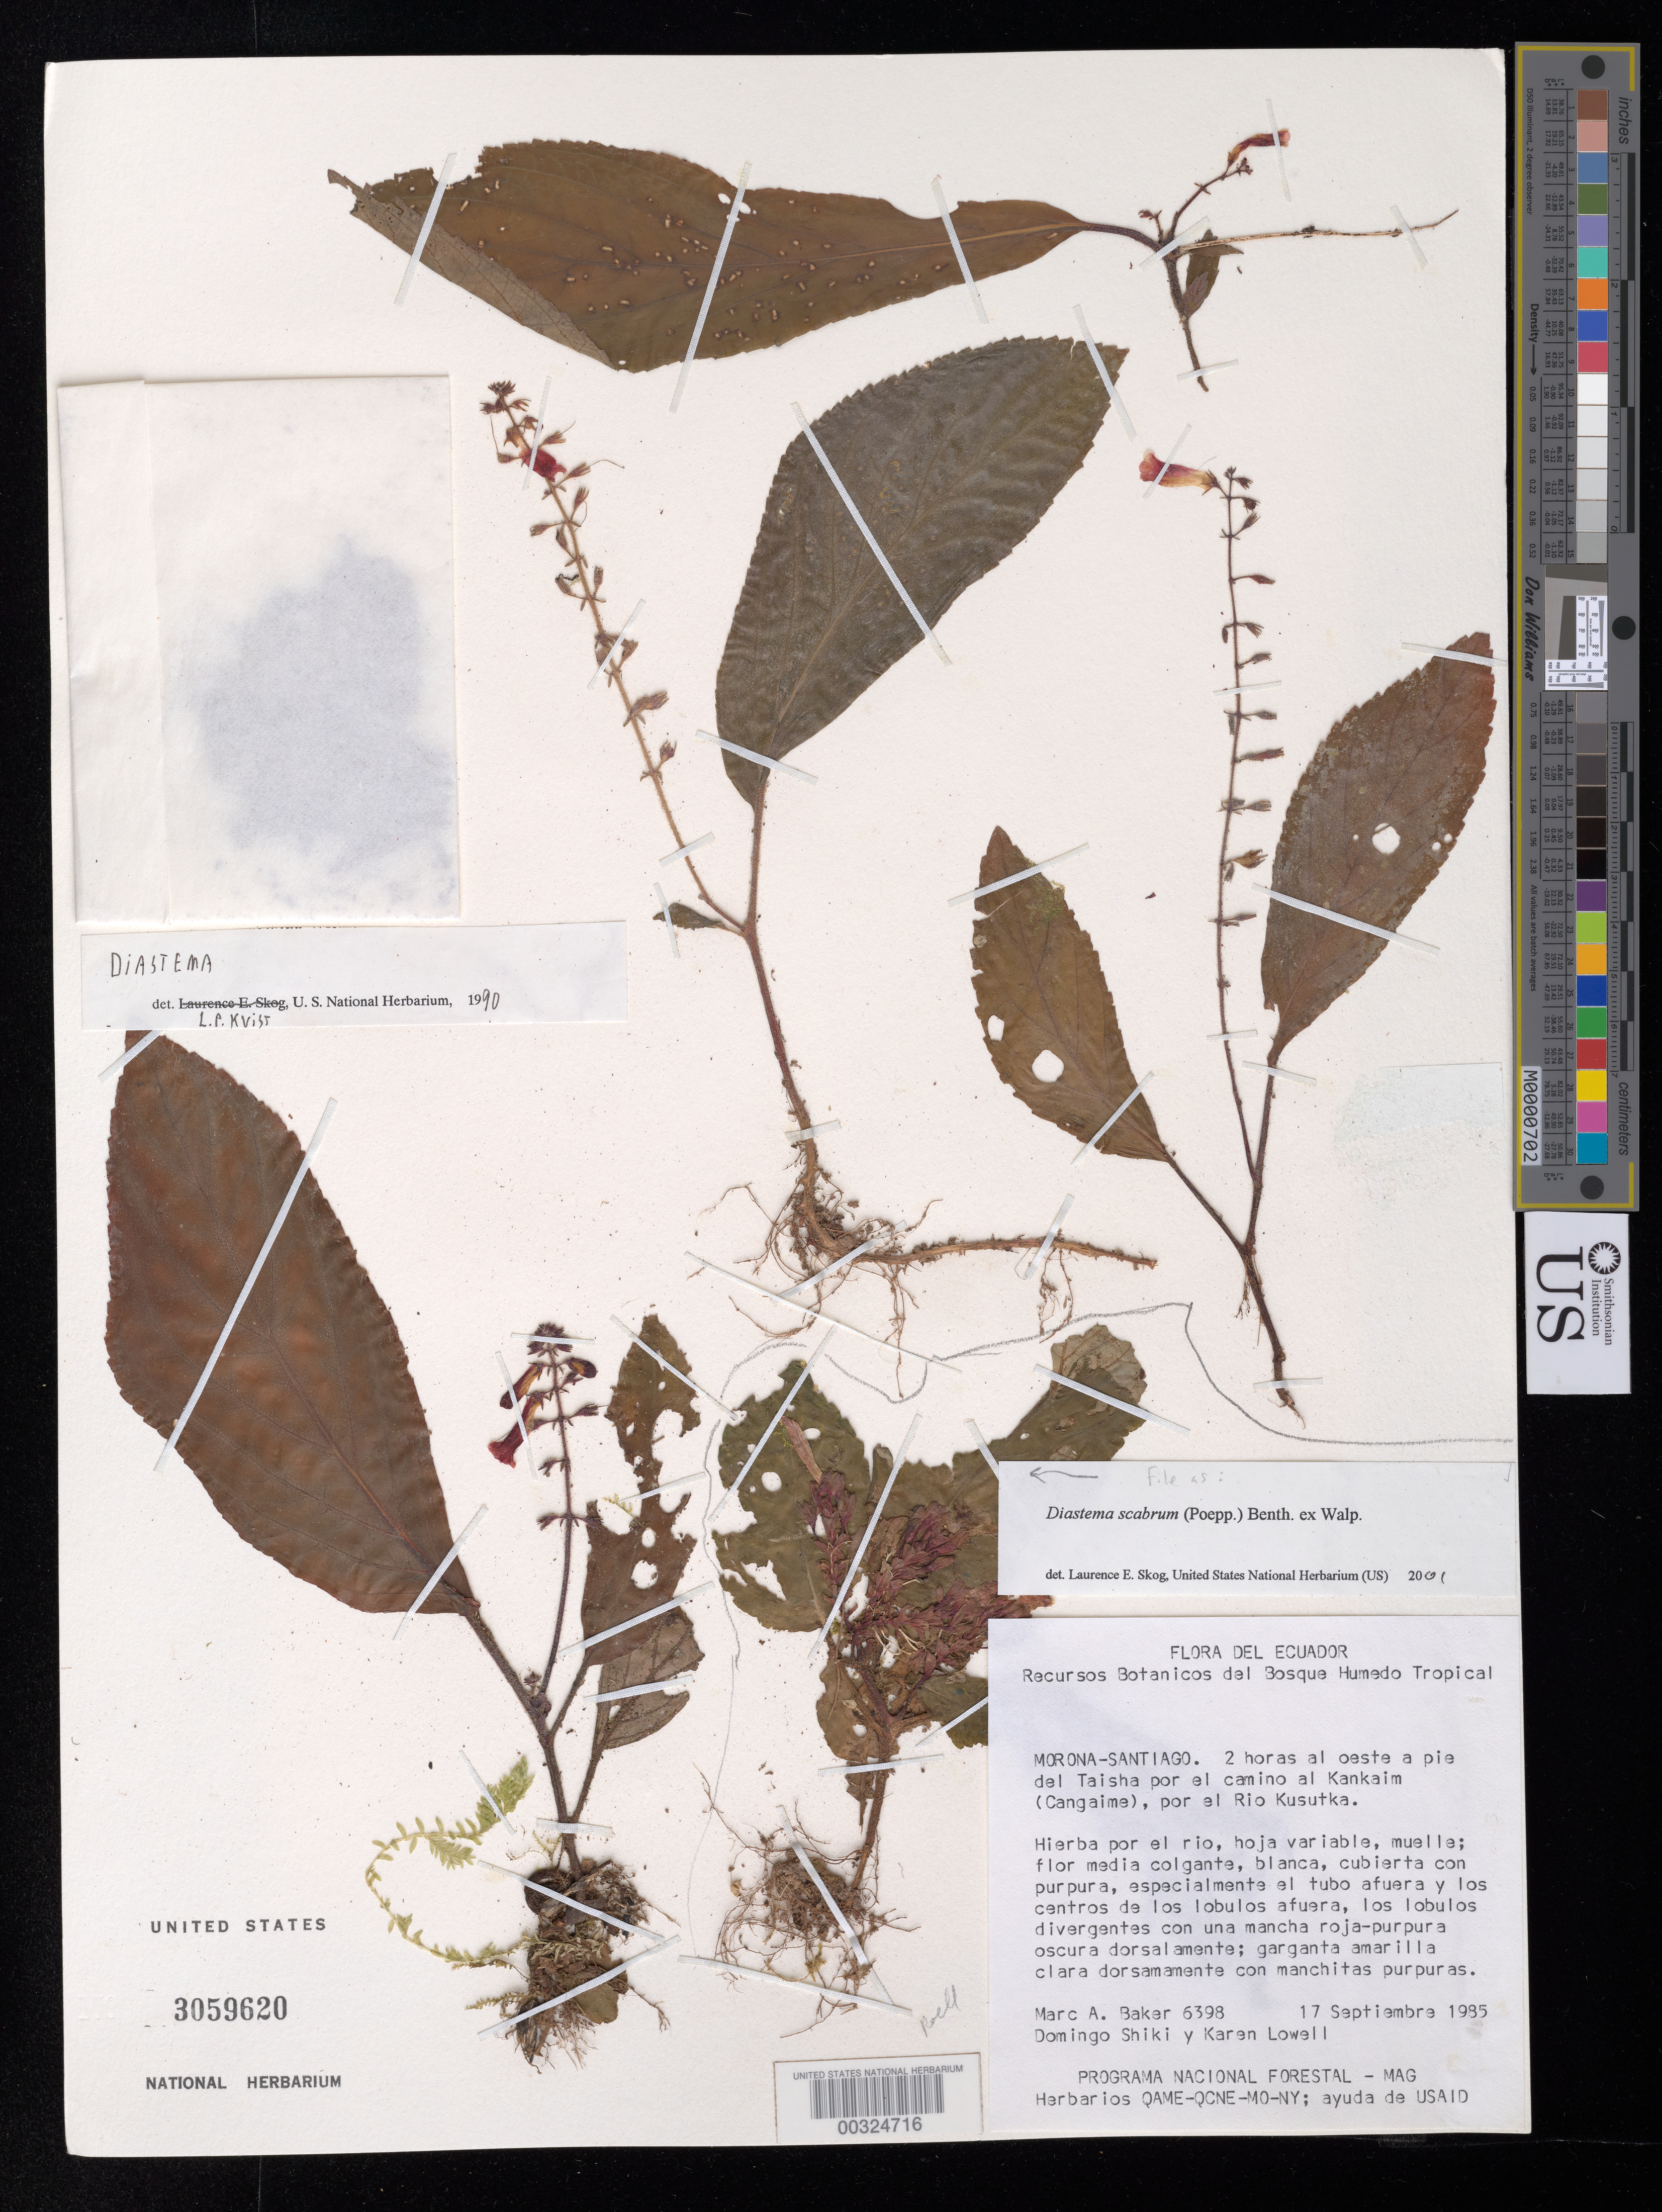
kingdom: Plantae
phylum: Tracheophyta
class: Magnoliopsida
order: Lamiales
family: Gesneriaceae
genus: Diastema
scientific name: Diastema scabrum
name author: (Poepp.) Benth. ex Walp.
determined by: Skog, Laurence E.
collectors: M. A. Baker, D. Shiki & K. Lowell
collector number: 6398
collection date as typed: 17 Sep 1985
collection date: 1985-09-17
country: Ecuador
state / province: Morona-Santiago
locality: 2 horas al oeste a pie del Taisha por el camino al Kankaim (Cangaima), por el Rio Kusutka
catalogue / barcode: US 3059620